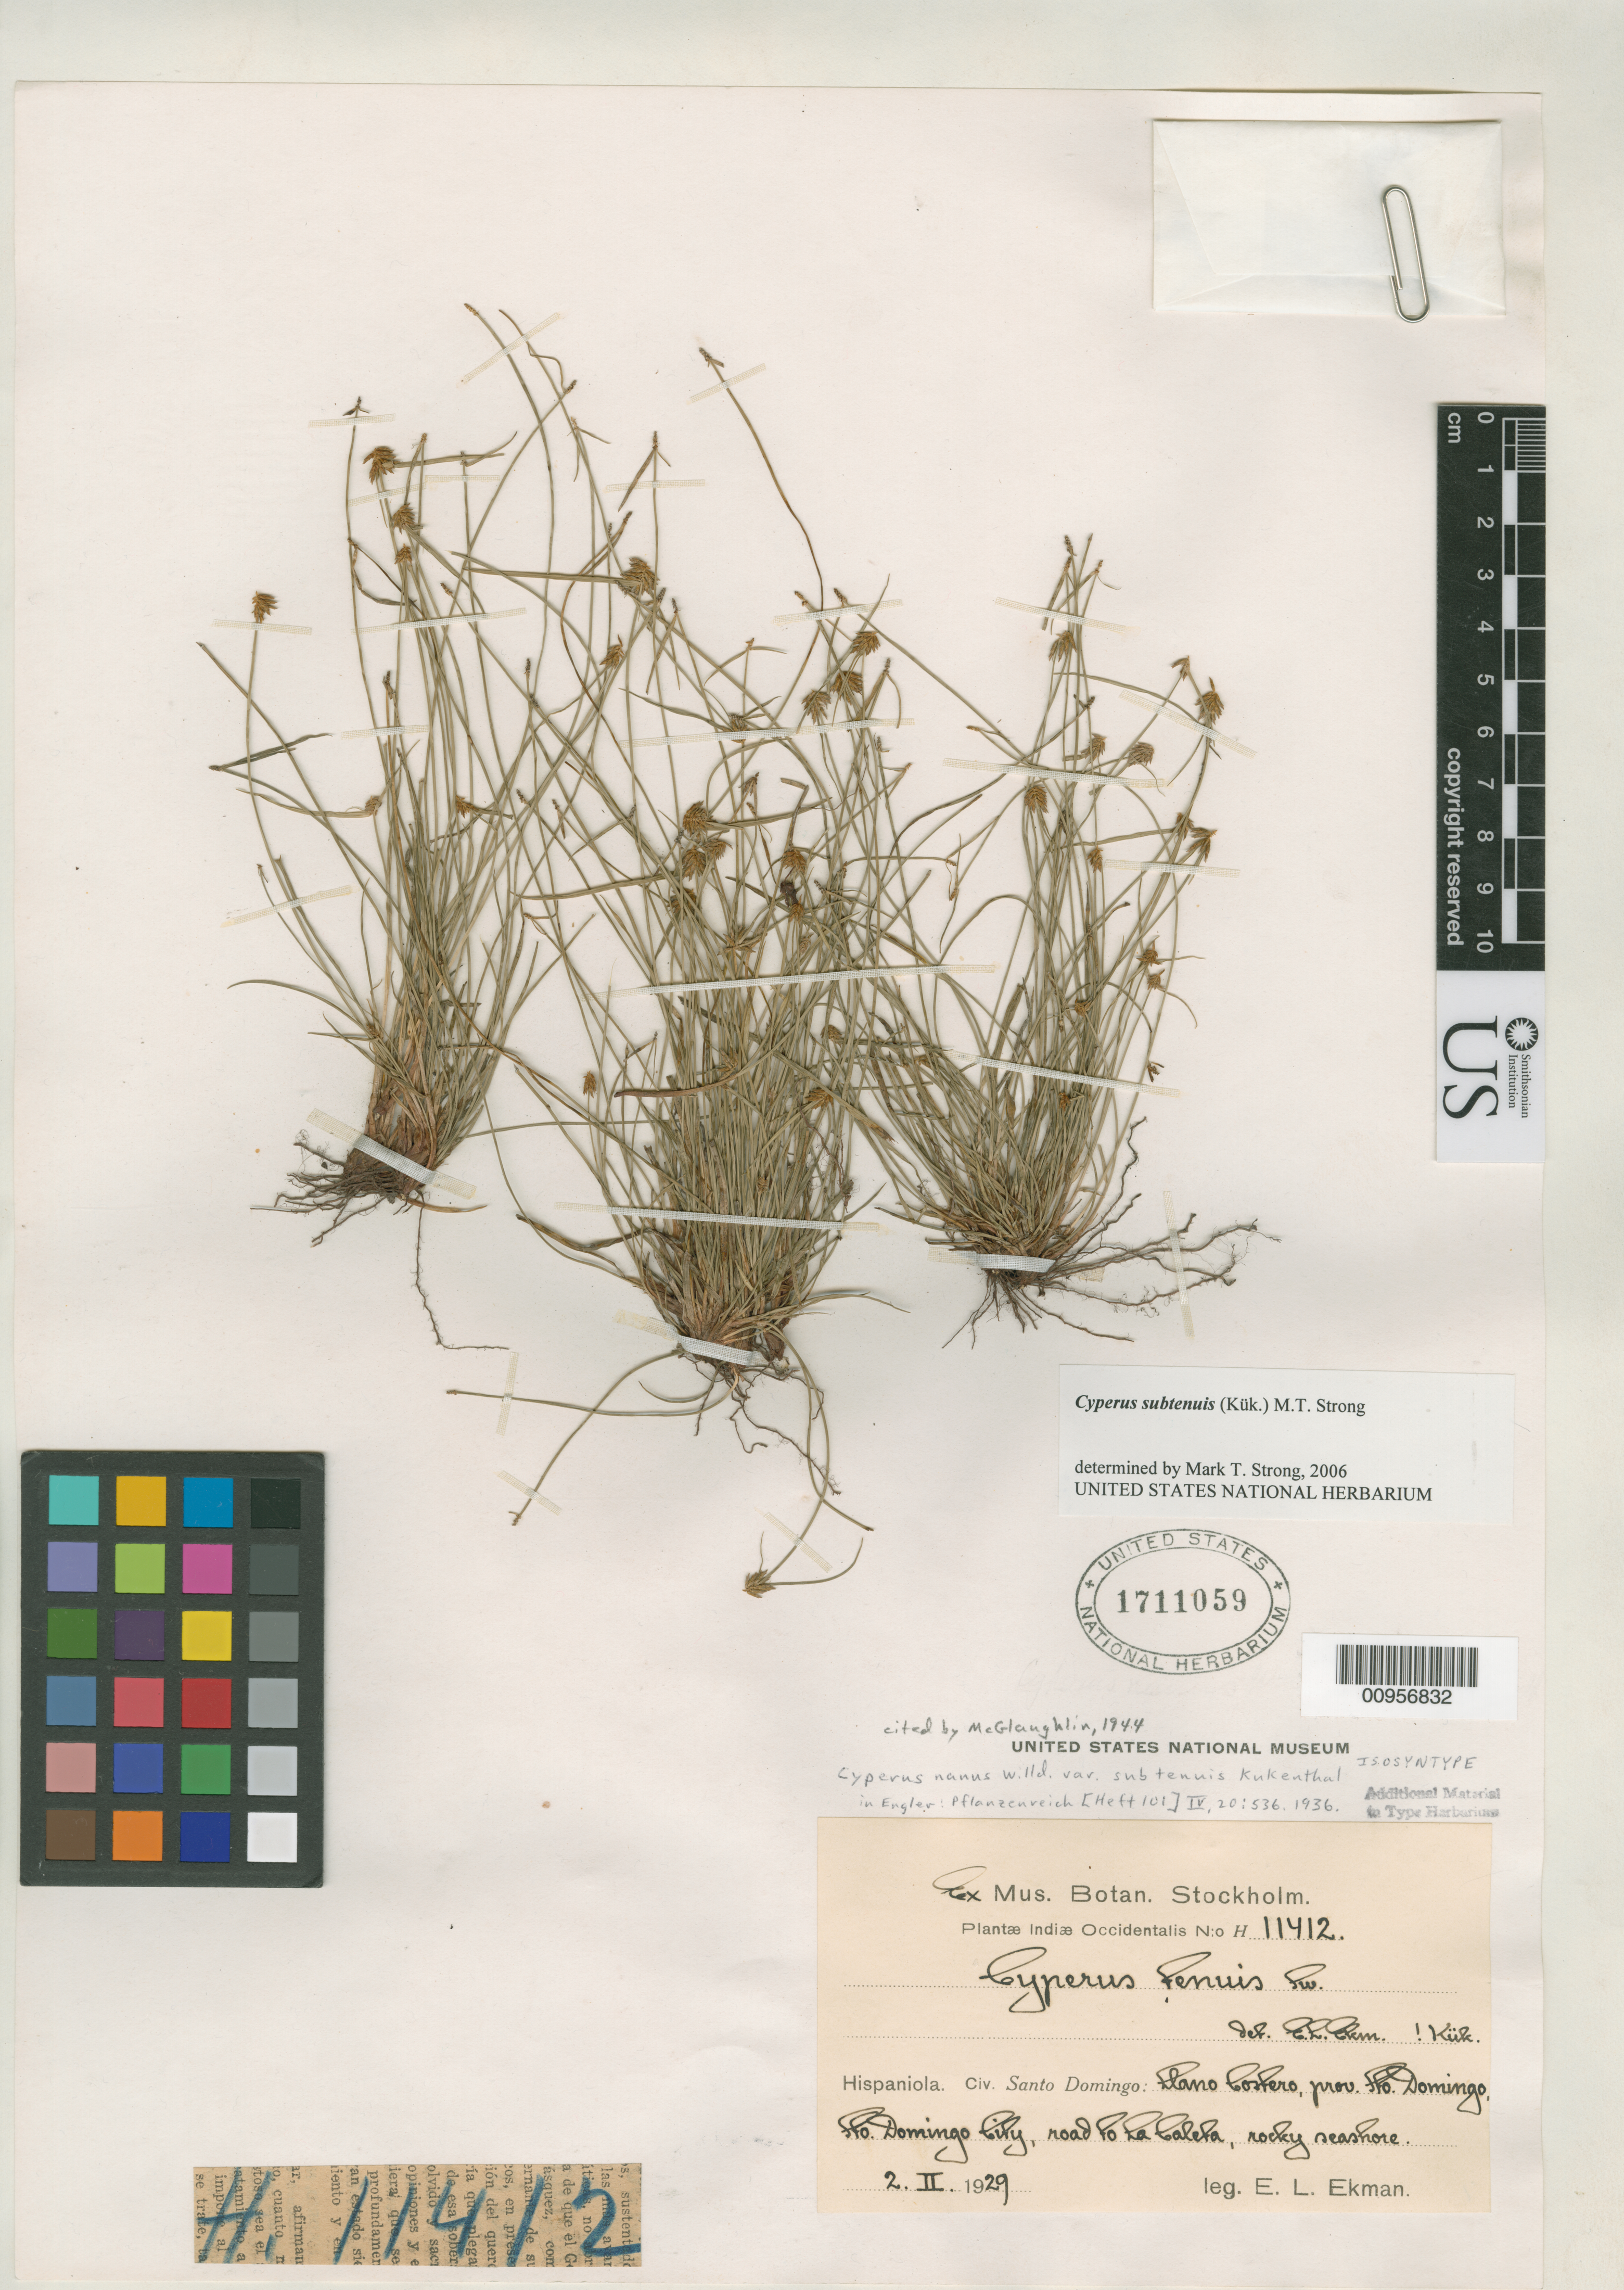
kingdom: Plantae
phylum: Tracheophyta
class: Liliopsida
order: Poales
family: Cyperaceae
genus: Cyperus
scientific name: Cyperus nanus var. subtenuis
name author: Kük. in Engl.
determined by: Strong, M. T., (US), Smithsonian Institution - National Museum of Natural History (UNITED STATES)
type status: Isosyntype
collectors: E. L. Ekman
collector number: H 11412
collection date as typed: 02 Feb 1929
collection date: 1929-02-02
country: Dominican Republic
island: Hispaniola Island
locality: Civ. Santo Domingo: Llano Costero, prov. Sto. Domingo, Sto. Domingo City, road to La Caleta, rocky seashore.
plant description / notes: Lectotype collection is H 10806 as designated by M.T. Strong, Contr. U.S. Natl. Herb. 52: 288 (2005).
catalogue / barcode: US 1711059